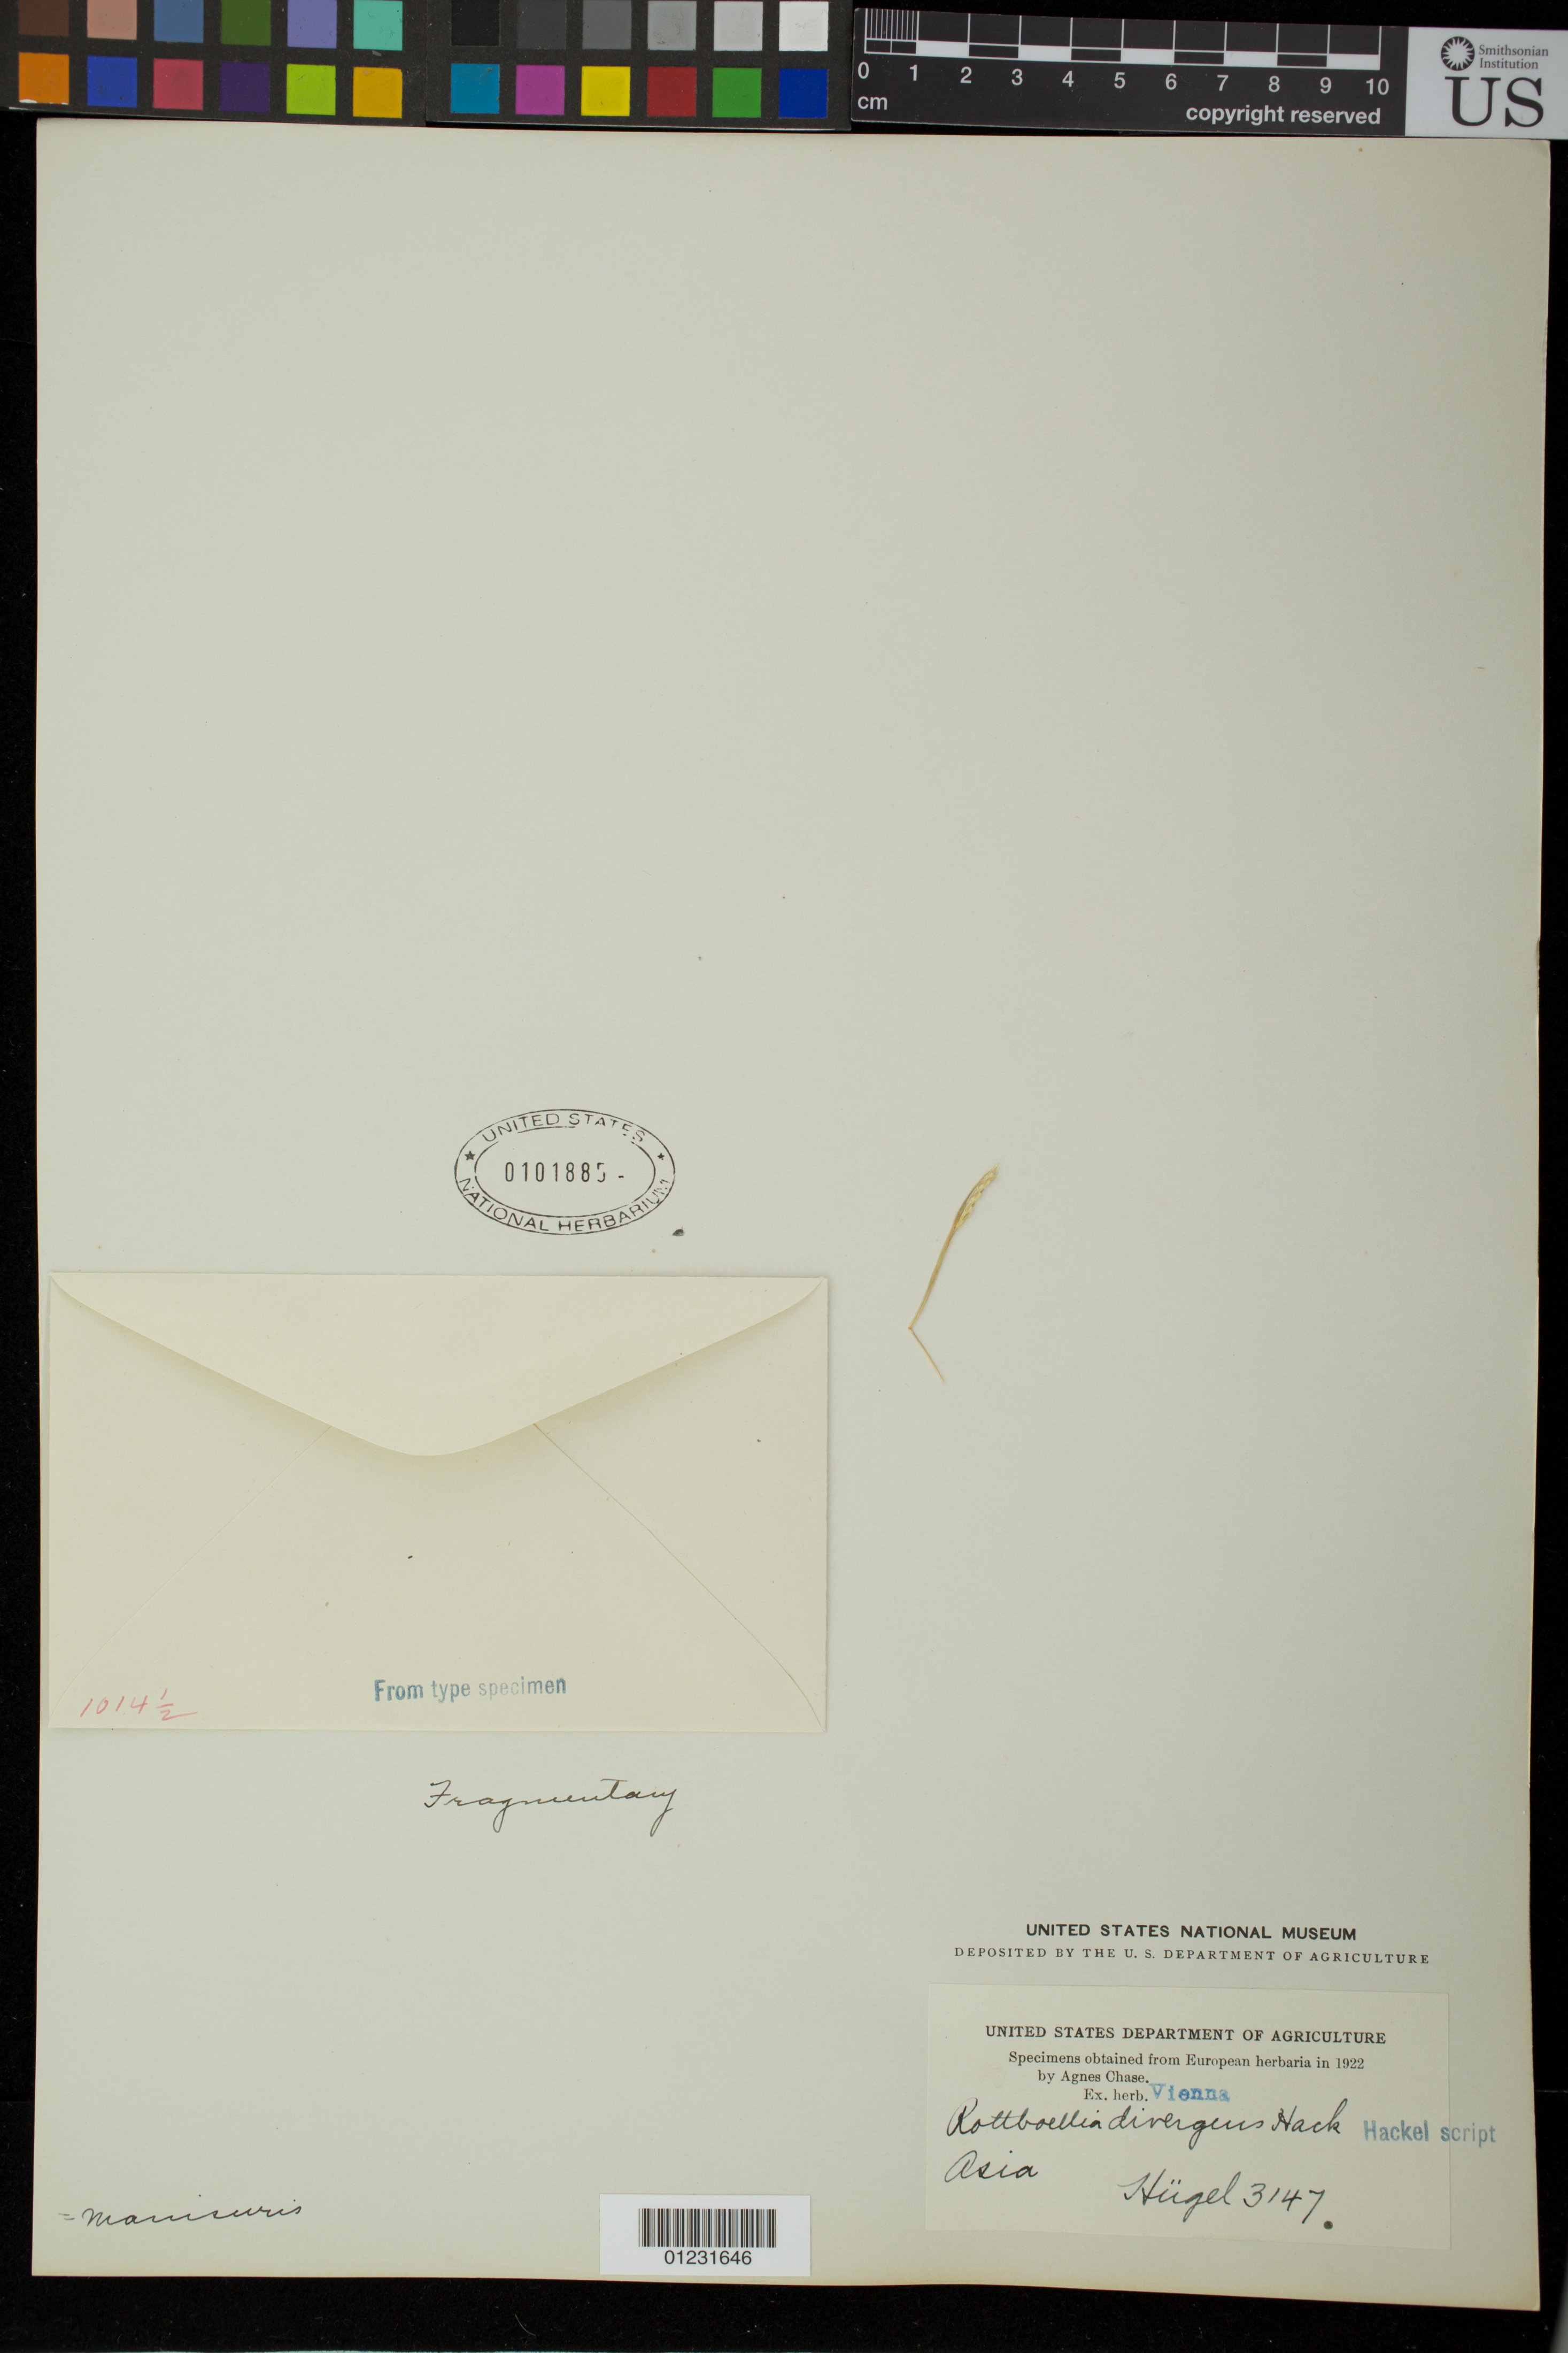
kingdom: Plantae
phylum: Tracheophyta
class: Liliopsida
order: Poales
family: Poaceae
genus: Rottboellia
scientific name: Rottboellia divergens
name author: Hack. in A. DC. & C. DC.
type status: Type Collection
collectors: Hugel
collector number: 3147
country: India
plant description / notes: Fragmentary material of type specimen ex herb. Vienna.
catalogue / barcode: US 101885